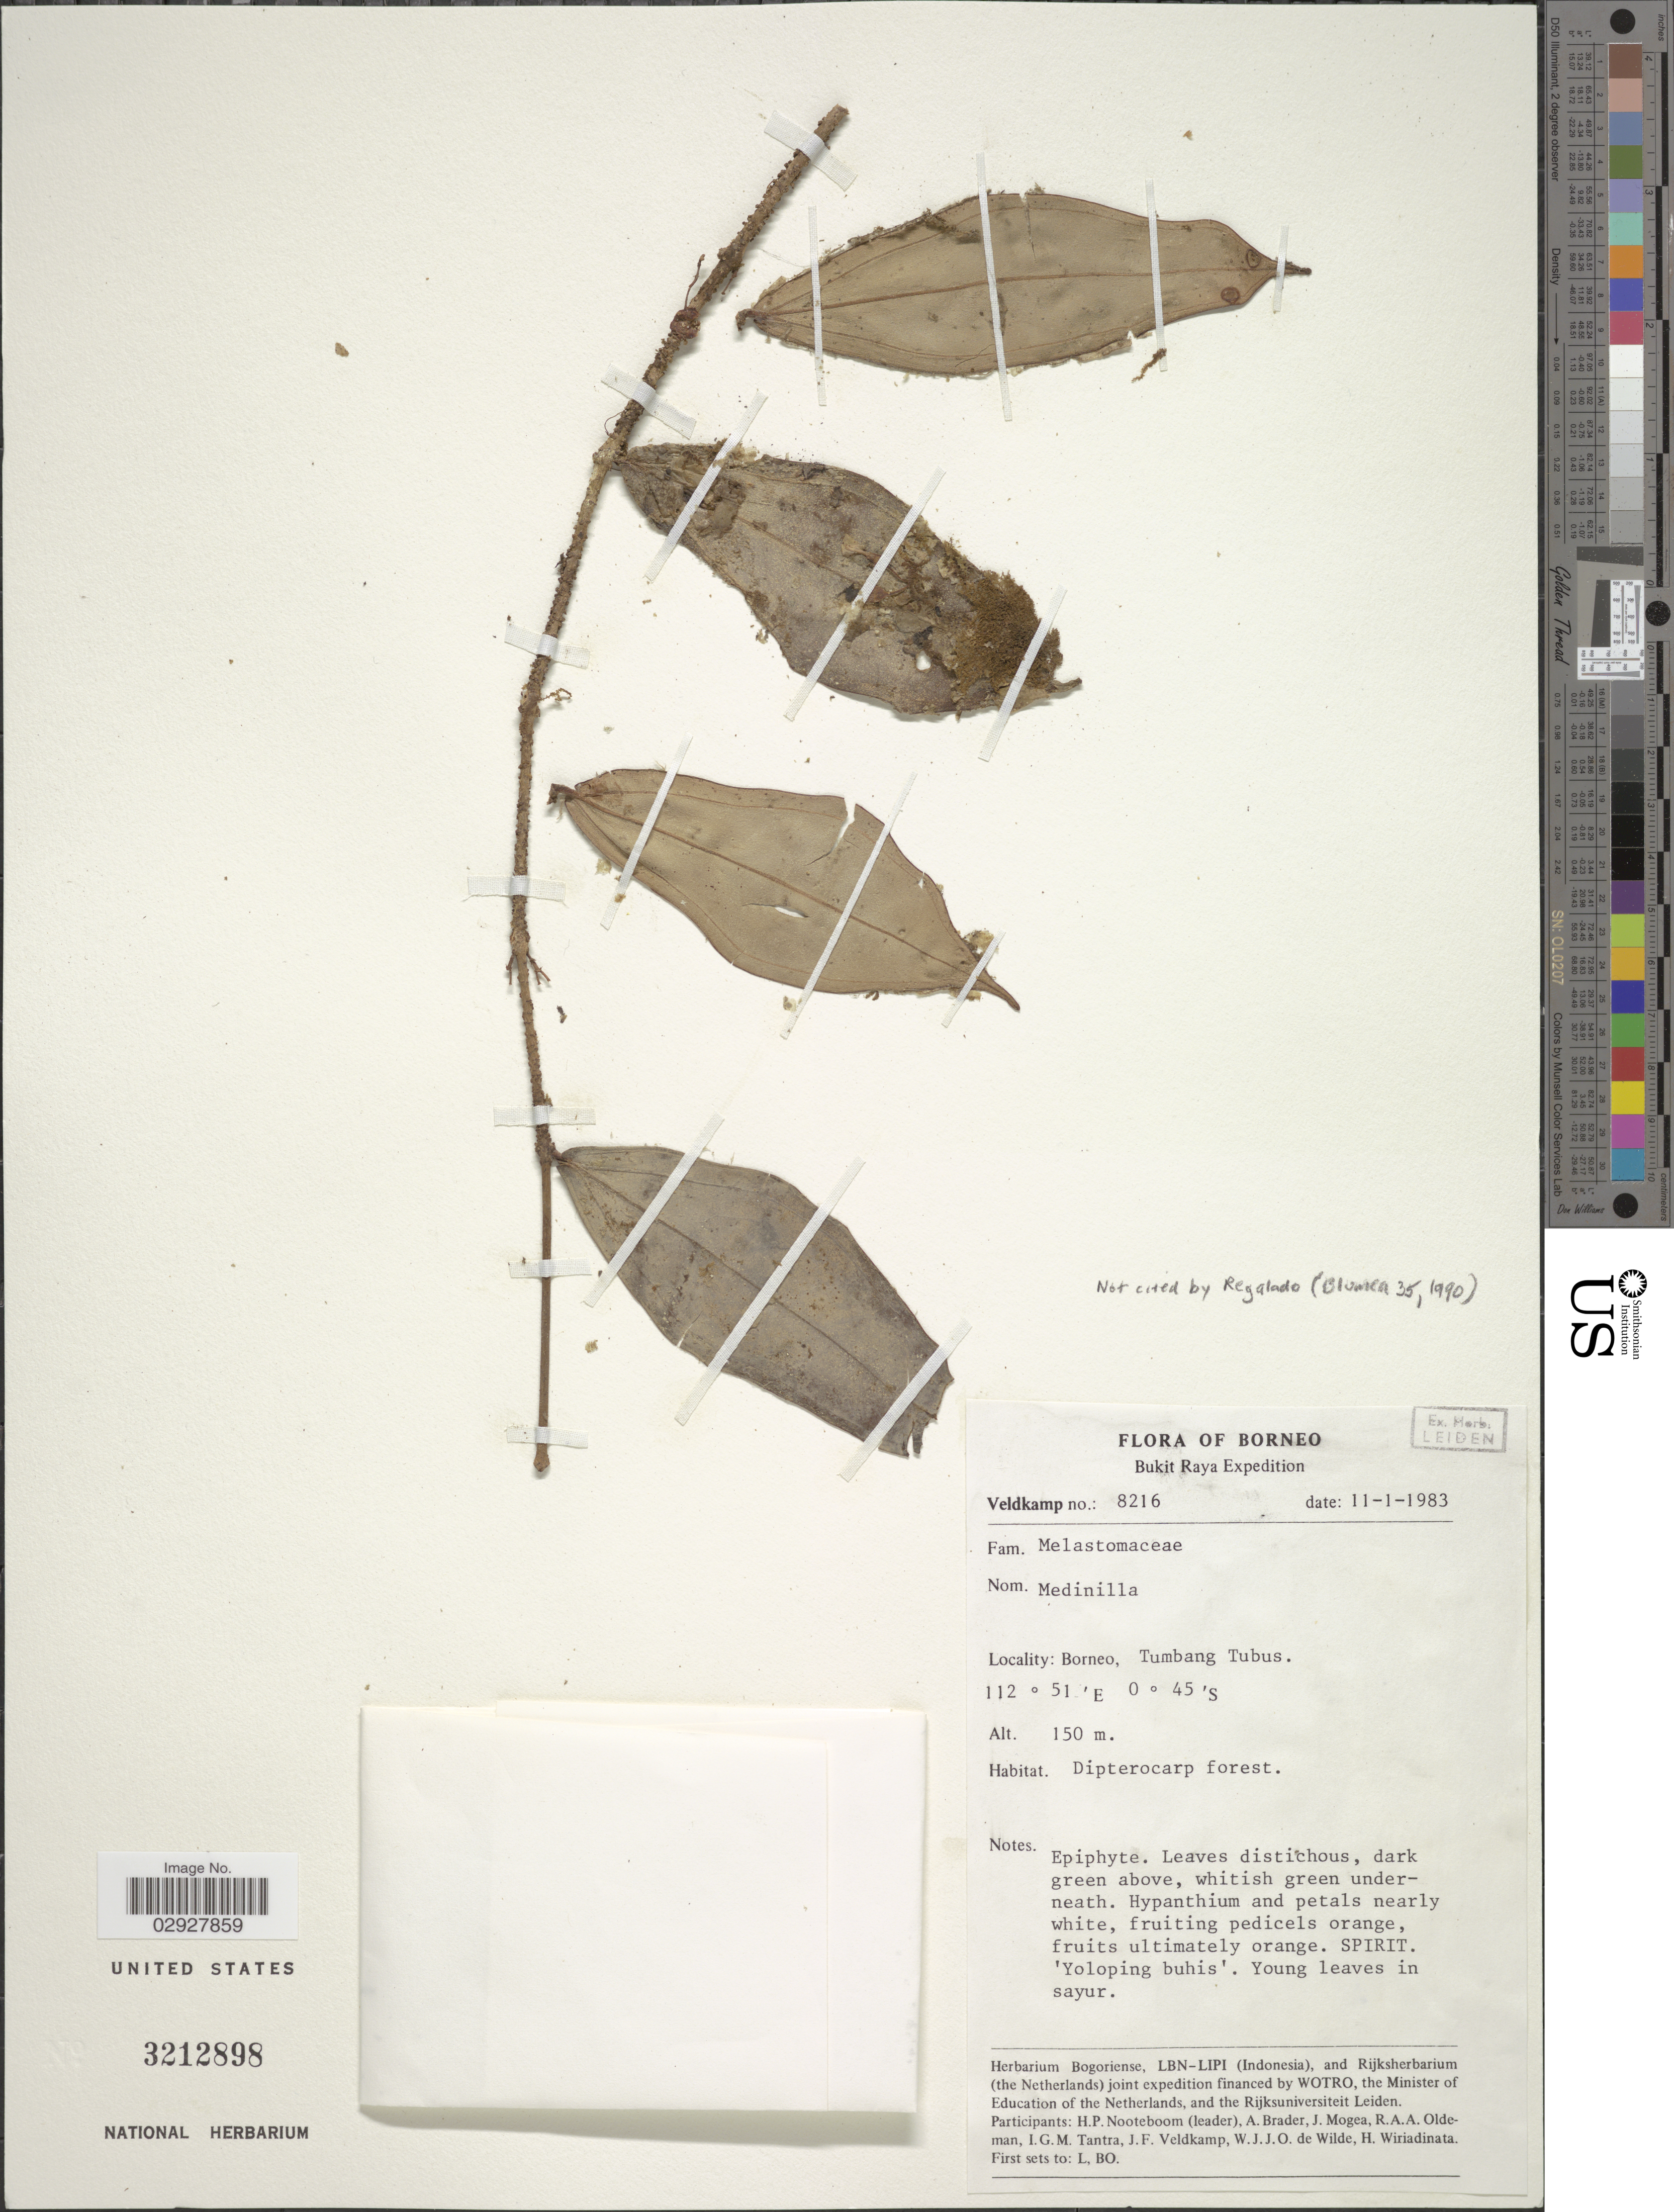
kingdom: Plantae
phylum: Tracheophyta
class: Magnoliopsida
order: Myrtales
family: Melastomataceae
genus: Medinilla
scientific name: Medinilla sp.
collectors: -. Veldkamp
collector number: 8216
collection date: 1983-01-11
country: Indonesia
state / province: Kalimantan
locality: Borneo, Tumbang Tubus.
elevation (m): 150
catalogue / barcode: US 3212898